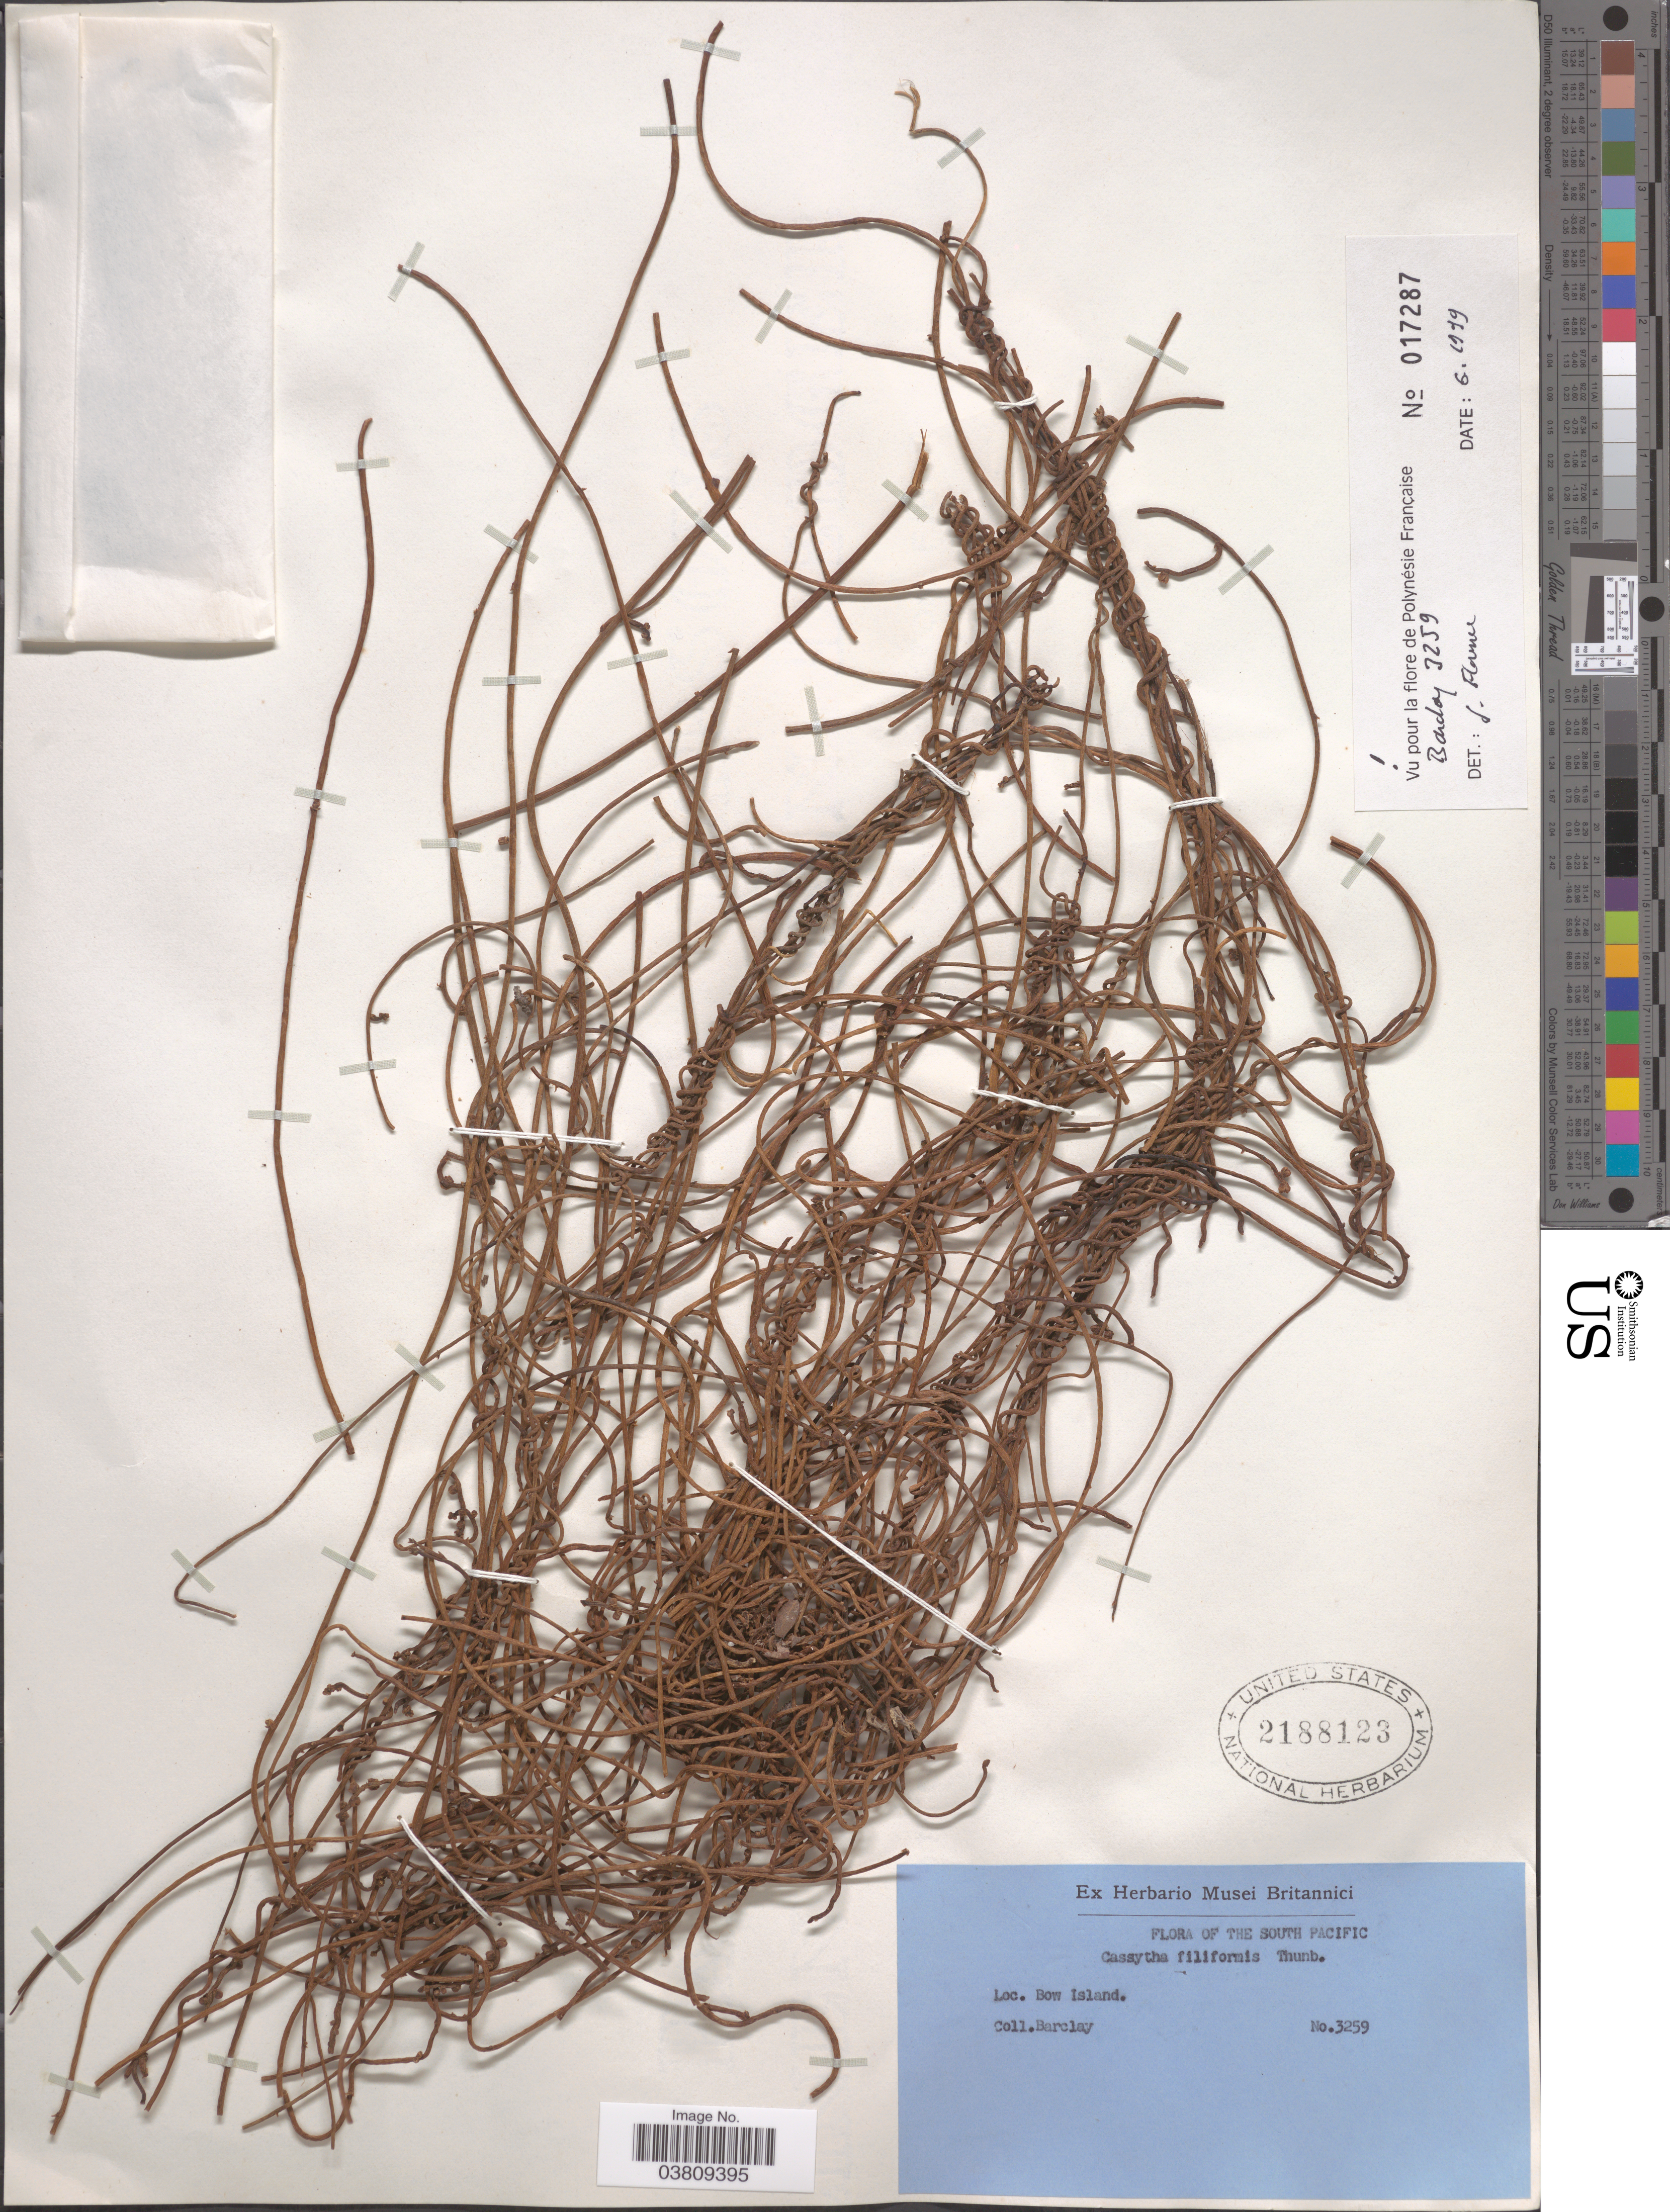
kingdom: Plantae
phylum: Tracheophyta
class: Magnoliopsida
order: Laurales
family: Lauraceae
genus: Cassytha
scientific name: Cassytha filiformis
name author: L.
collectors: -- Barclay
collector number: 3259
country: French Polynesia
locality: The South Pacific. Bow Island.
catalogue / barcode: US 2188123